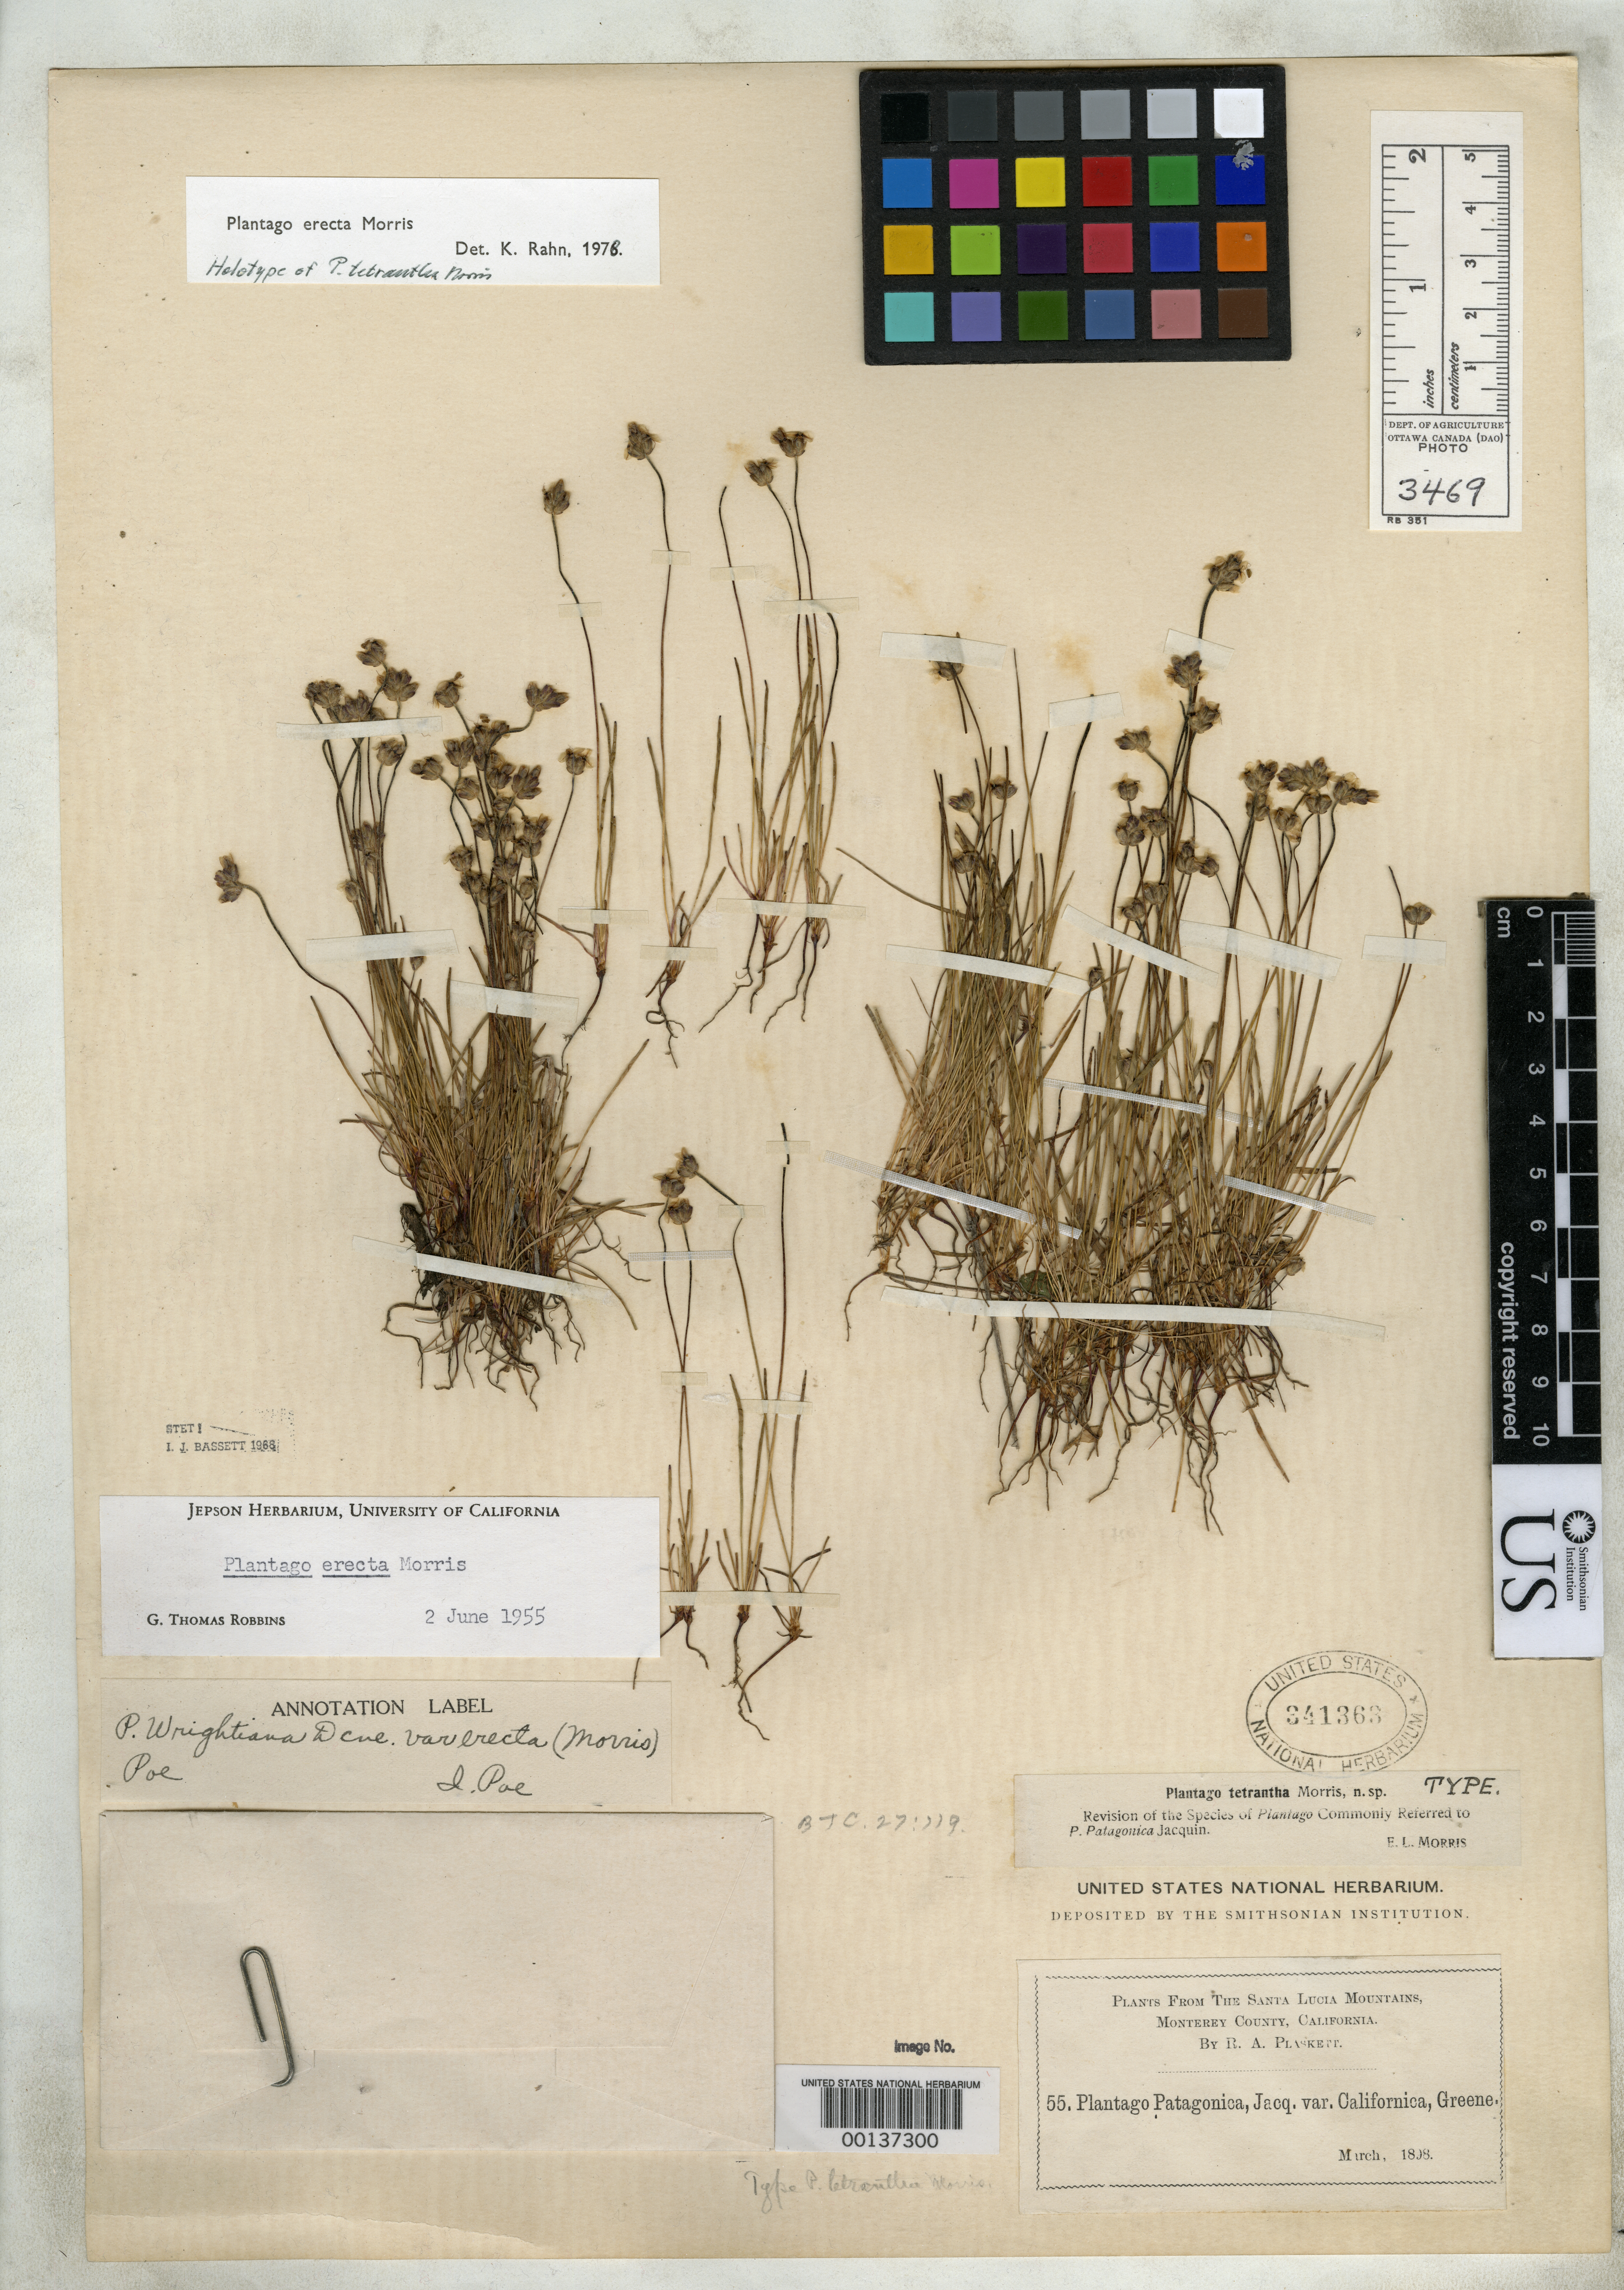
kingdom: Plantae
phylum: Tracheophyta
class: Magnoliopsida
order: Lamiales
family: Plantaginaceae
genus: Plantago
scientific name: Plantago tetrantha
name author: E. Morris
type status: Holotype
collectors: R. Plaskett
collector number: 55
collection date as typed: Mar 1898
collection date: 1898-03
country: United States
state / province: California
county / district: Monterey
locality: Santa Lucia Mts.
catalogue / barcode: US 341363